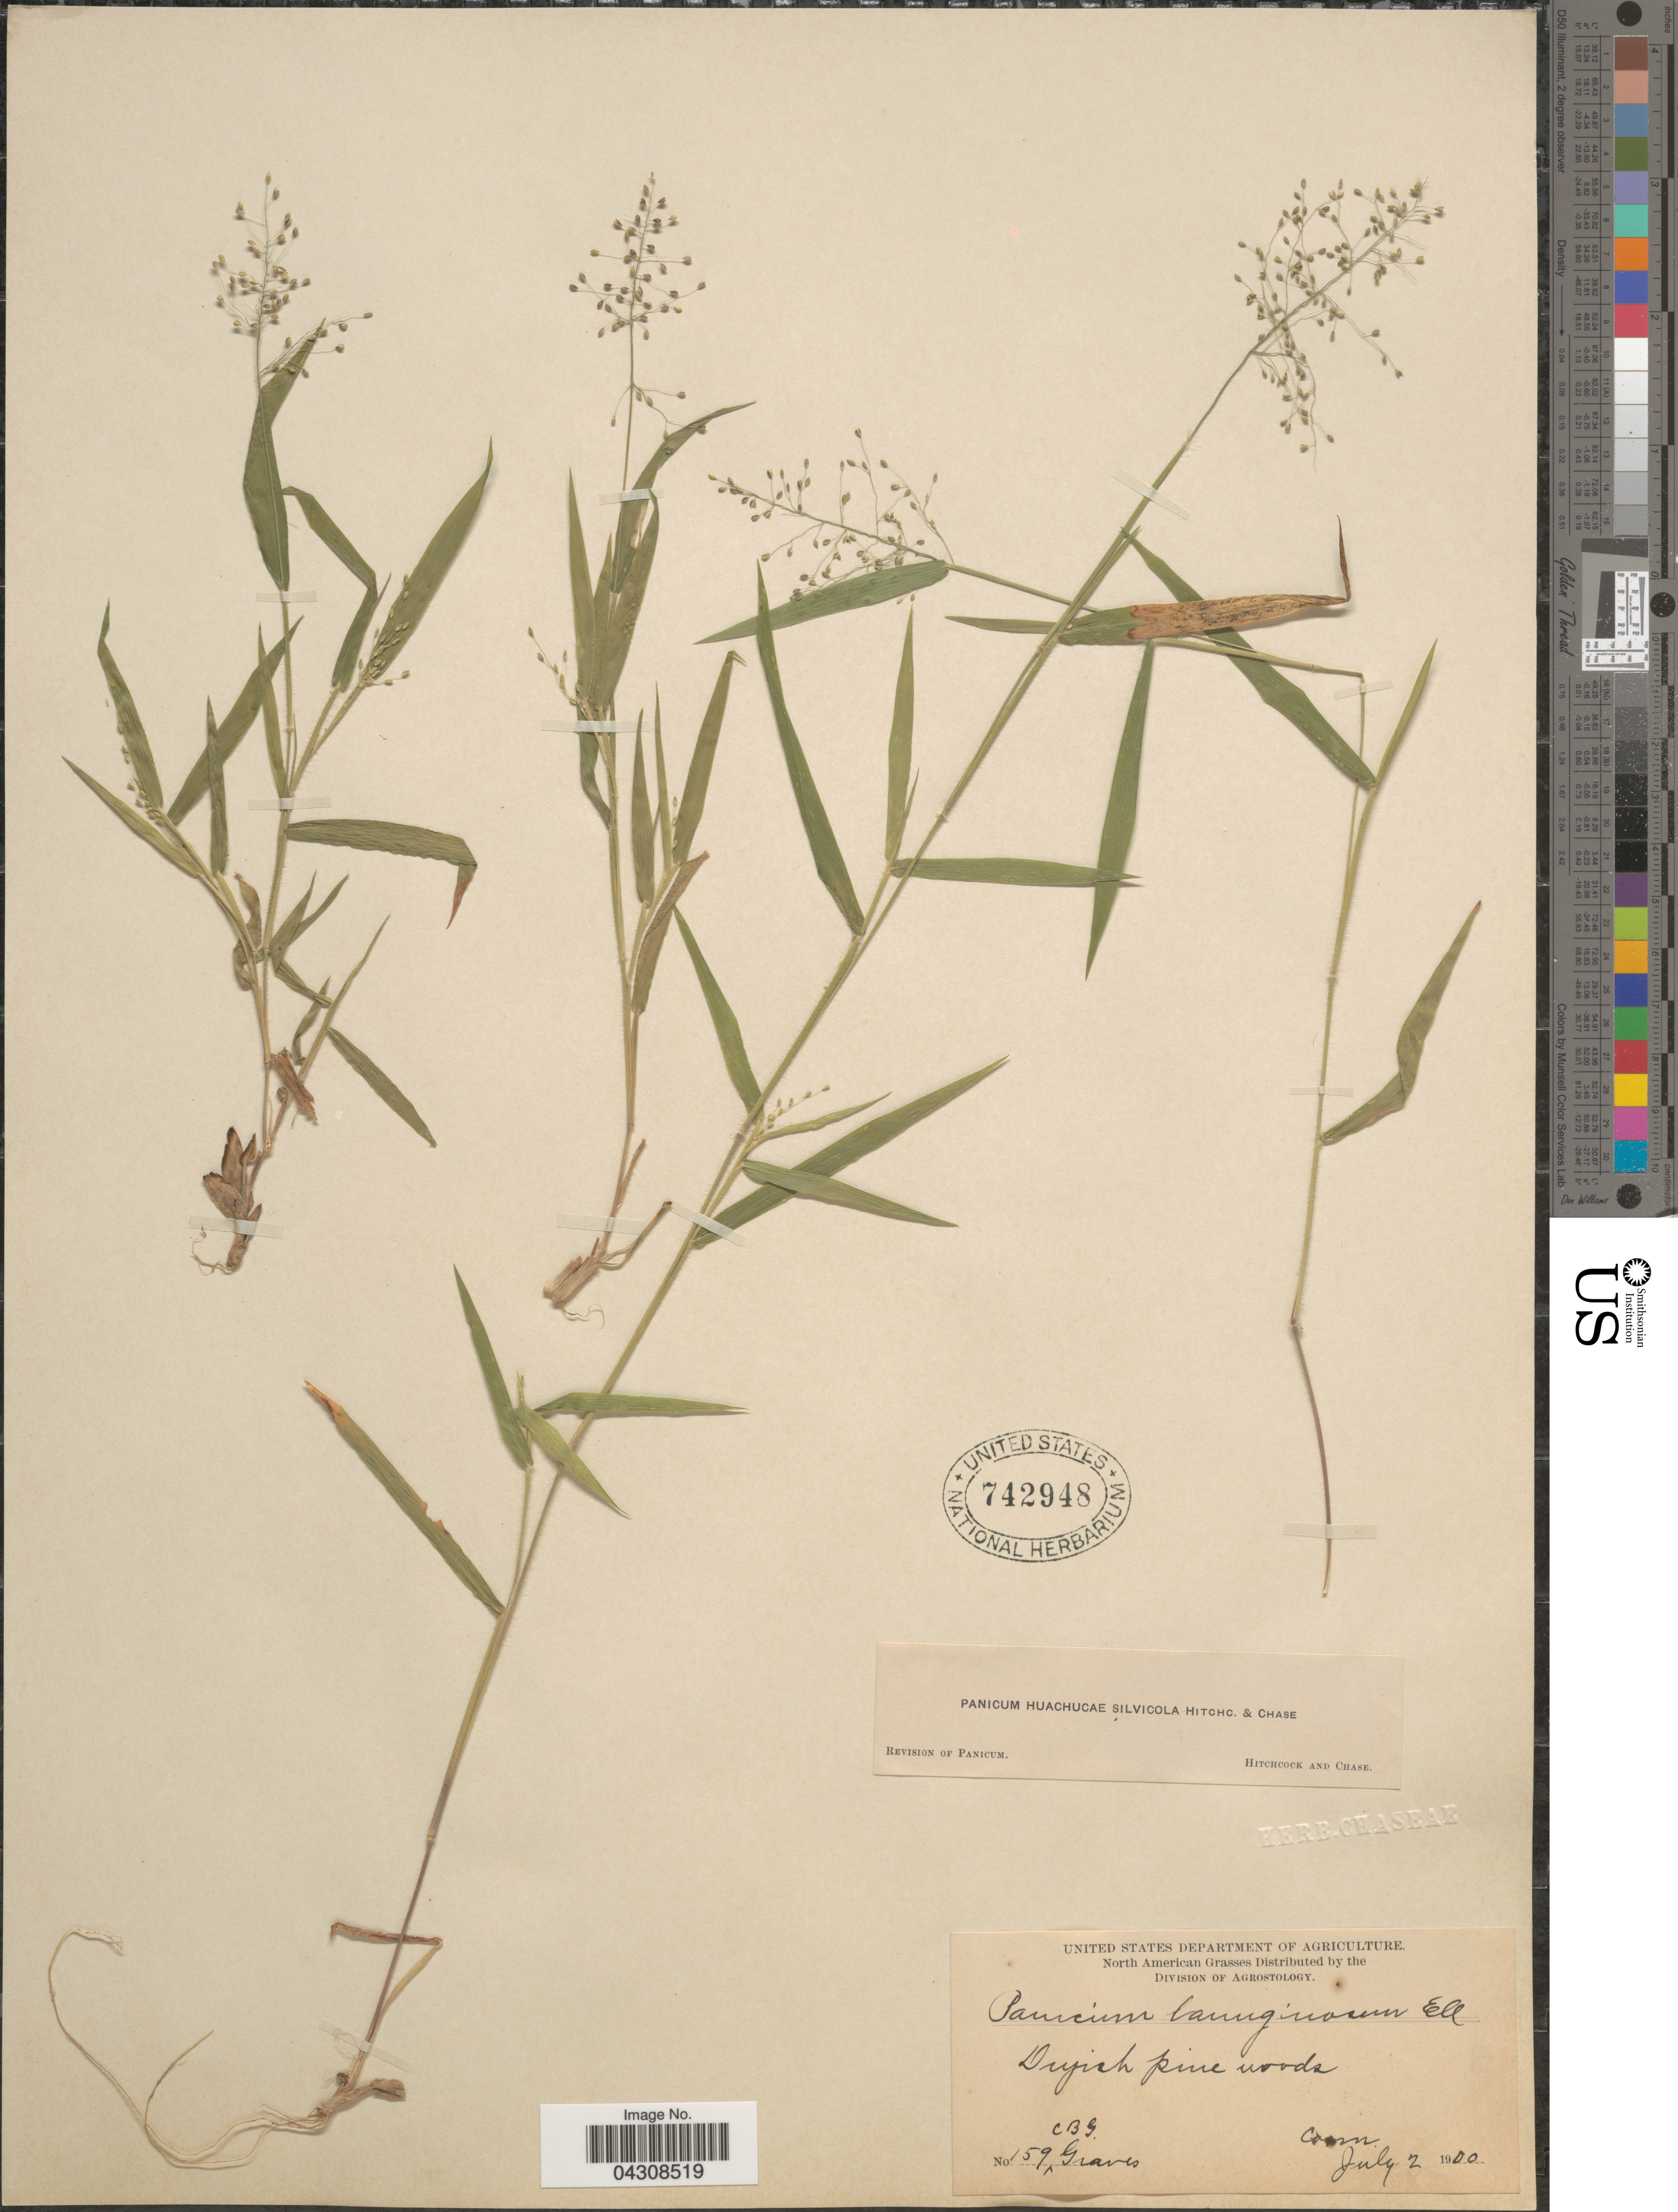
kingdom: Plantae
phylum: Tracheophyta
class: Liliopsida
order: Poales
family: Poaceae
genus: Dichanthelium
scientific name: Dichanthelium acuminatum var. acuminatum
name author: (Sw.) Gould & C.A. Clark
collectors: C. Graves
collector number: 159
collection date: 1900-07-02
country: United States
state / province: Connecticut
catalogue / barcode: US 742948